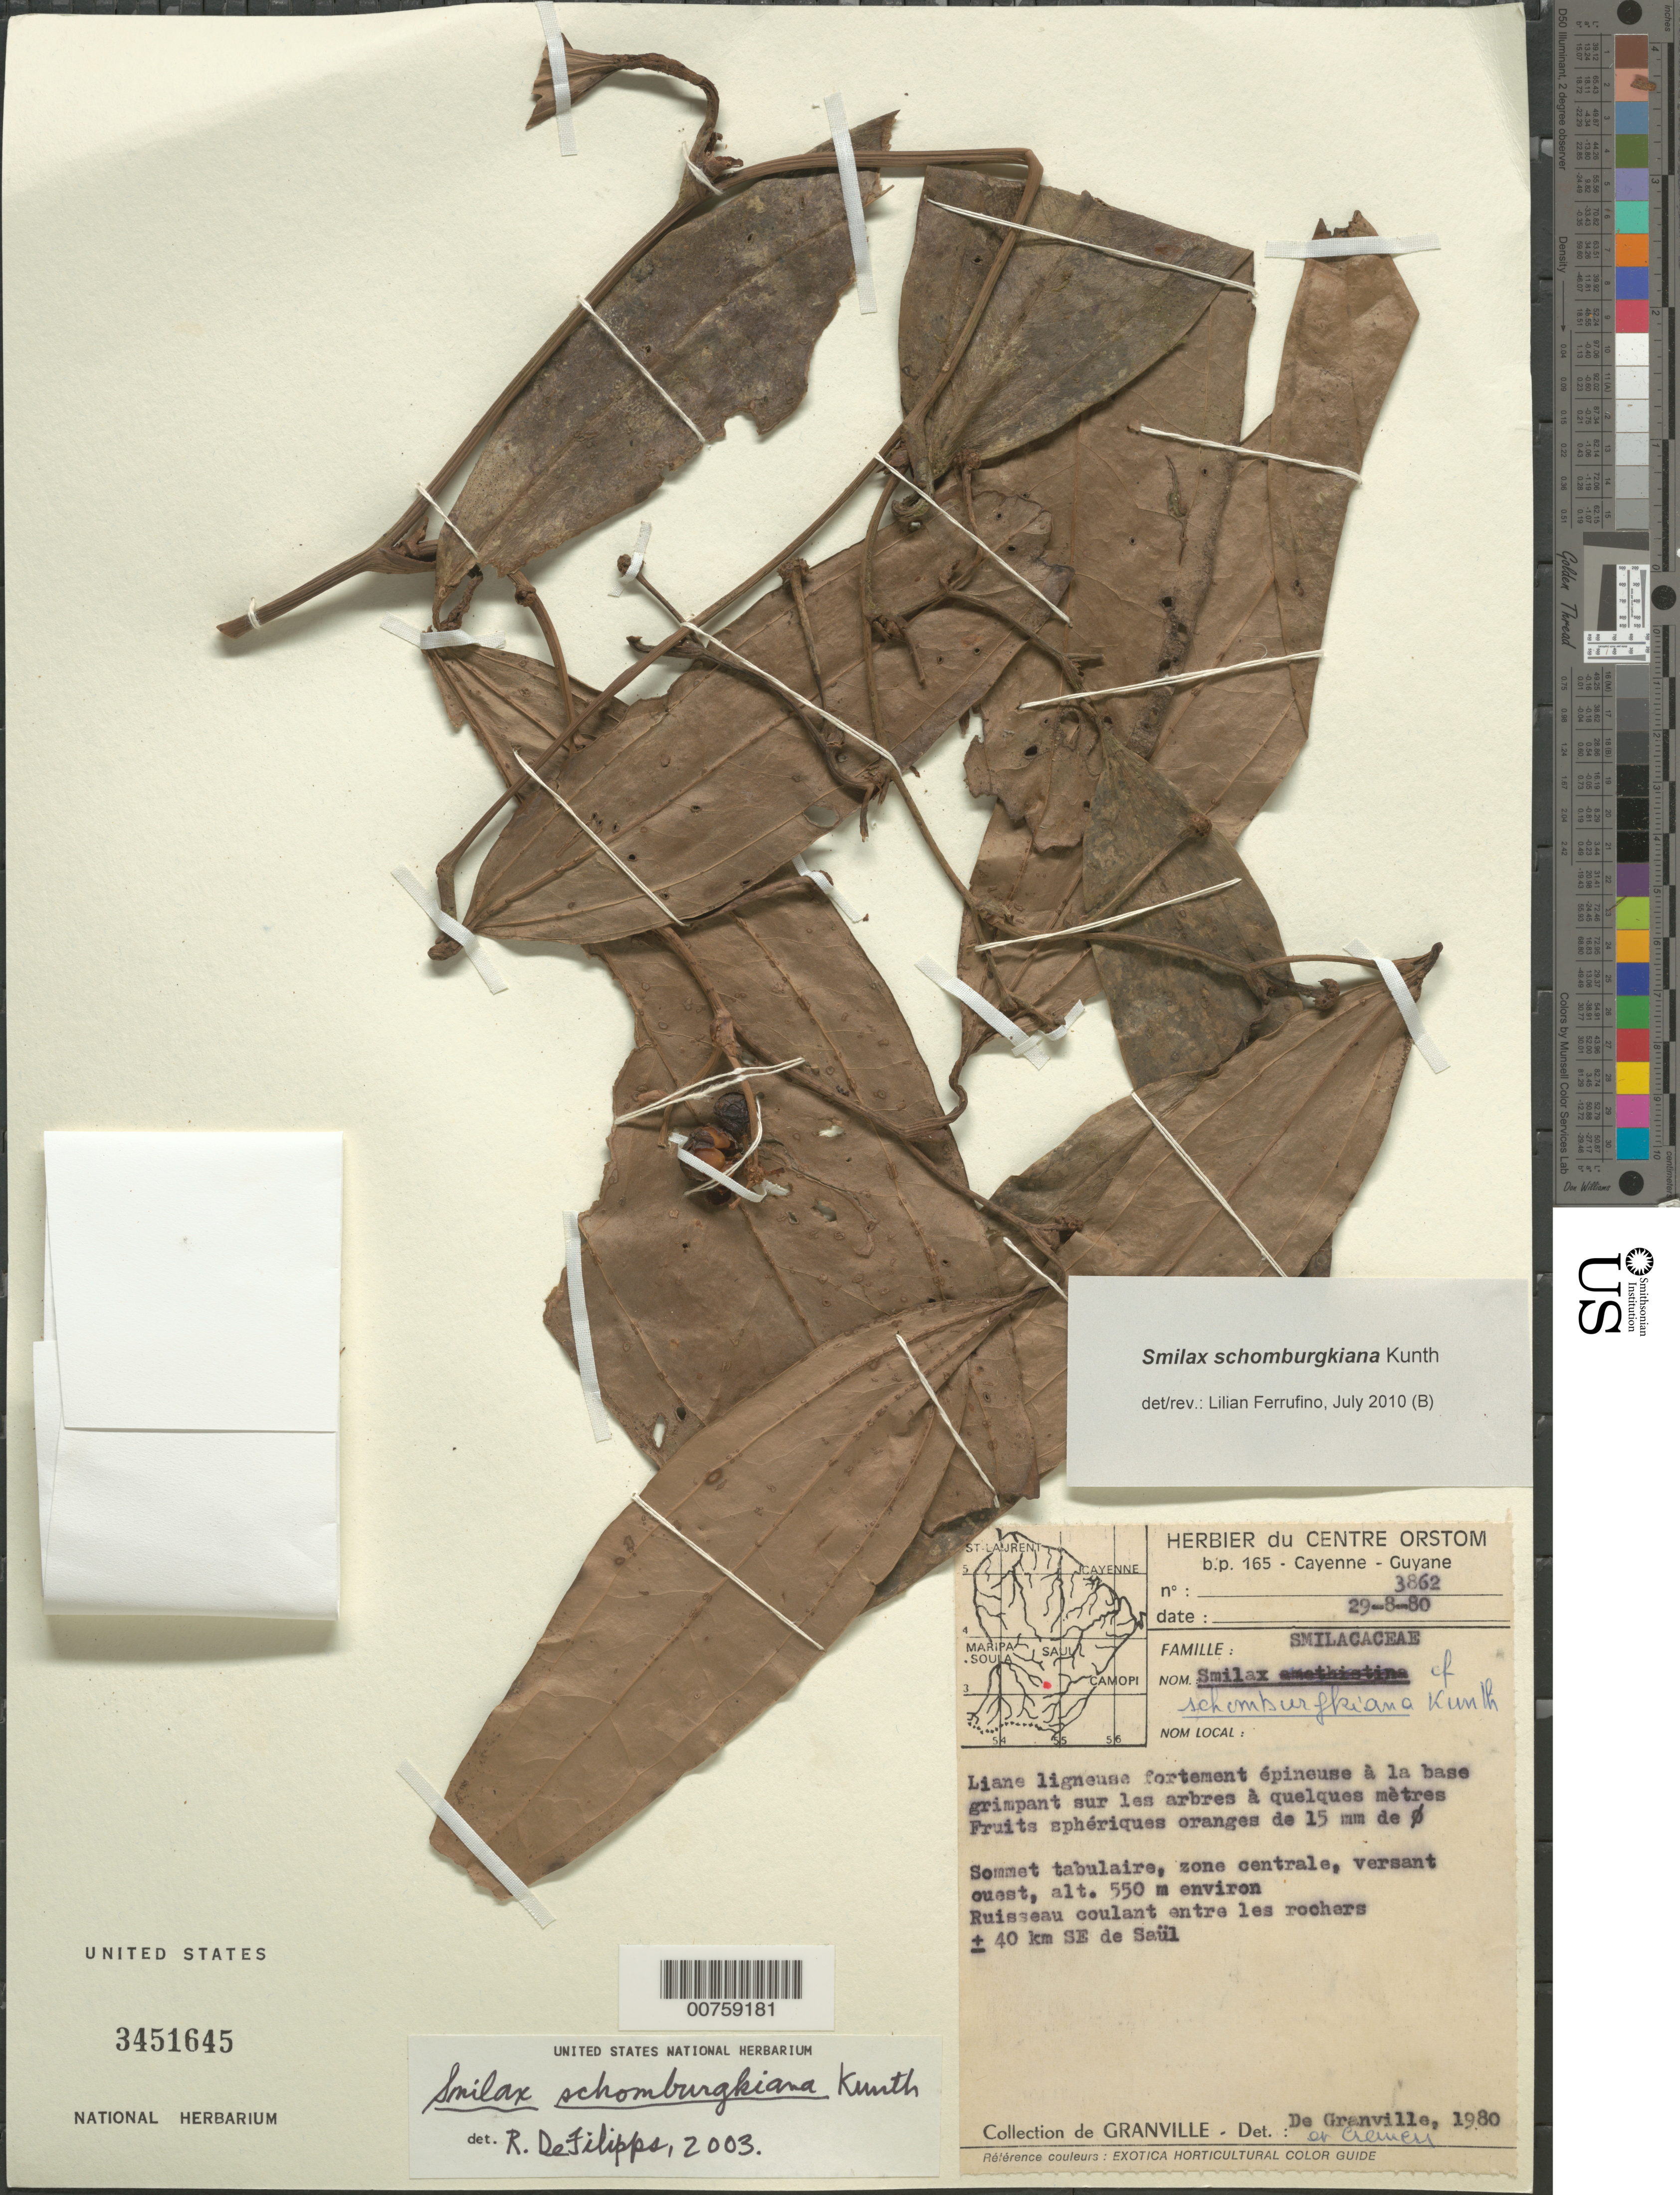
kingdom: Plantae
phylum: Tracheophyta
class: Liliopsida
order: Liliales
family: Smilacaceae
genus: Smilax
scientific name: Smilax schomburgkiana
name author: Kunth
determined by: DeFilipps, R. A.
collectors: J.-J. de Granville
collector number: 3862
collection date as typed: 29-Aug-80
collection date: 1980-08-29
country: French Guiana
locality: Sommet Tabulaire, ±40 km SE de Saül, zone centrale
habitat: Mountain summit; stream, between the rocks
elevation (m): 550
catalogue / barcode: US 3451645